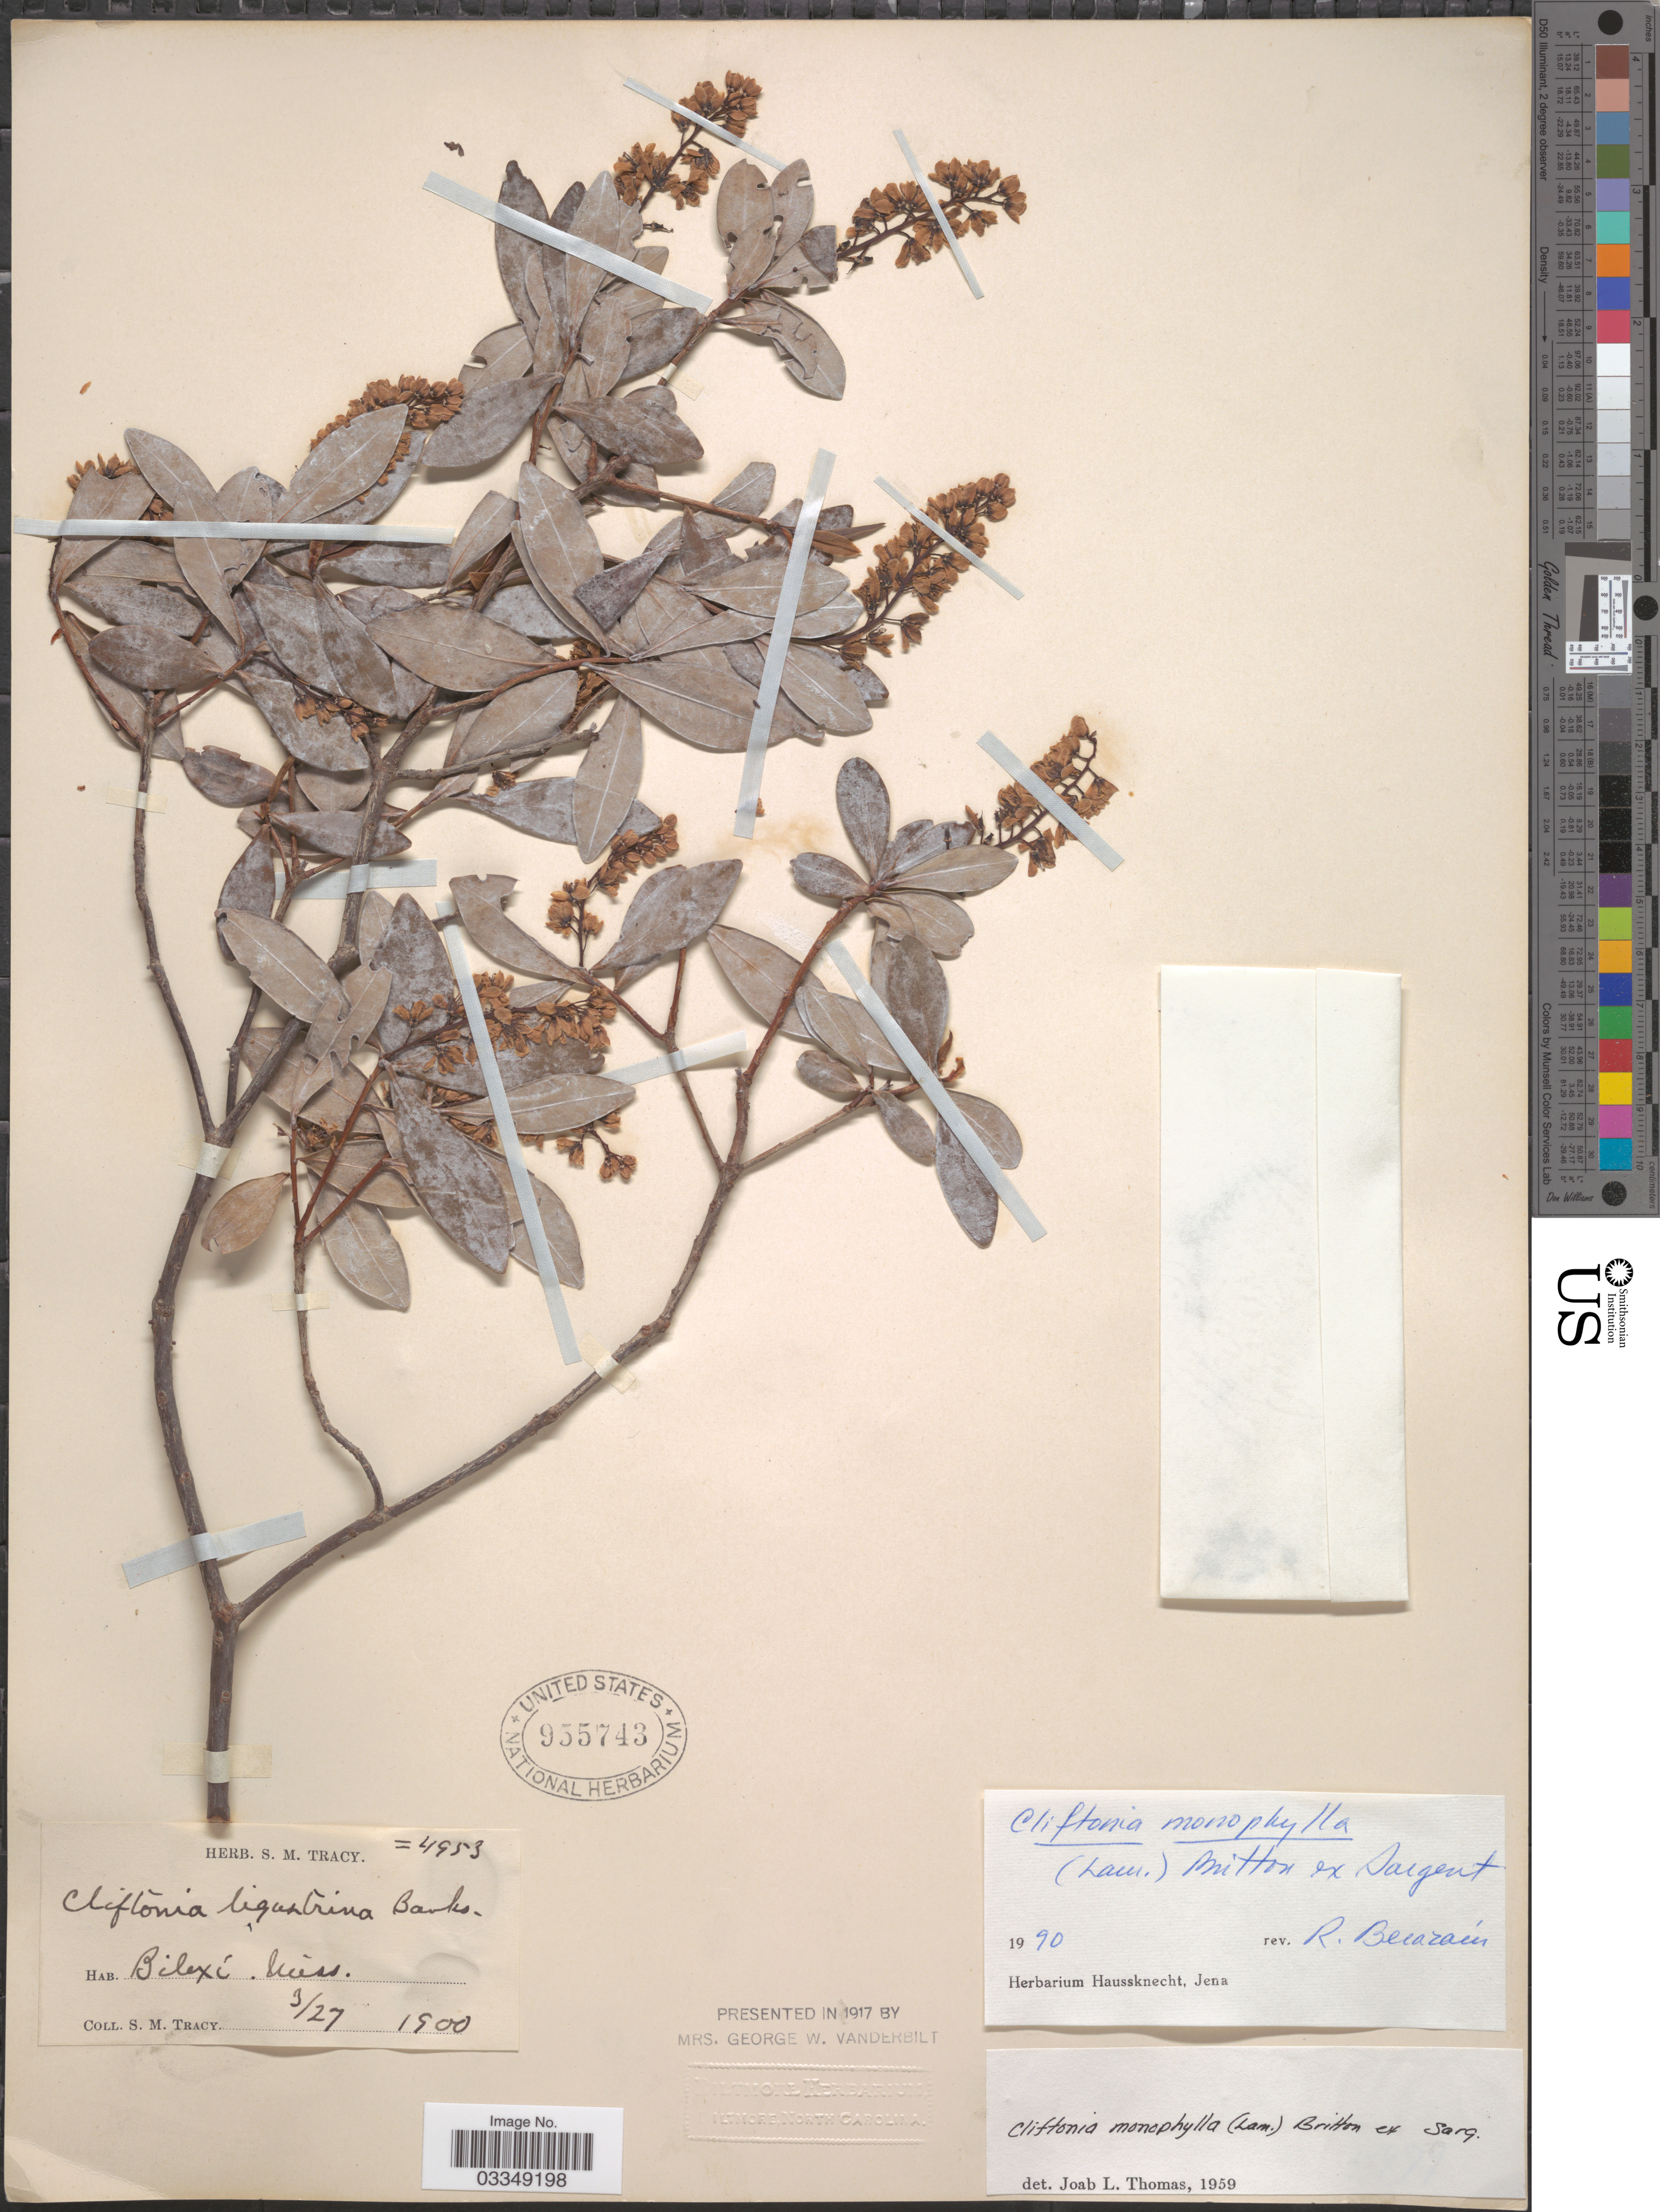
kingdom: Plantae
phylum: Tracheophyta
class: Magnoliopsida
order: Ericales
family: Cyrillaceae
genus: Cliftonia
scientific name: Cliftonia monophylla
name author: (Lam.) Britton ex Sarg.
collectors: S. M. Tracy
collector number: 4953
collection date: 1900-03-27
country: United States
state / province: Mississippi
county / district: Harrison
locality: Biloxi.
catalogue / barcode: US 955743